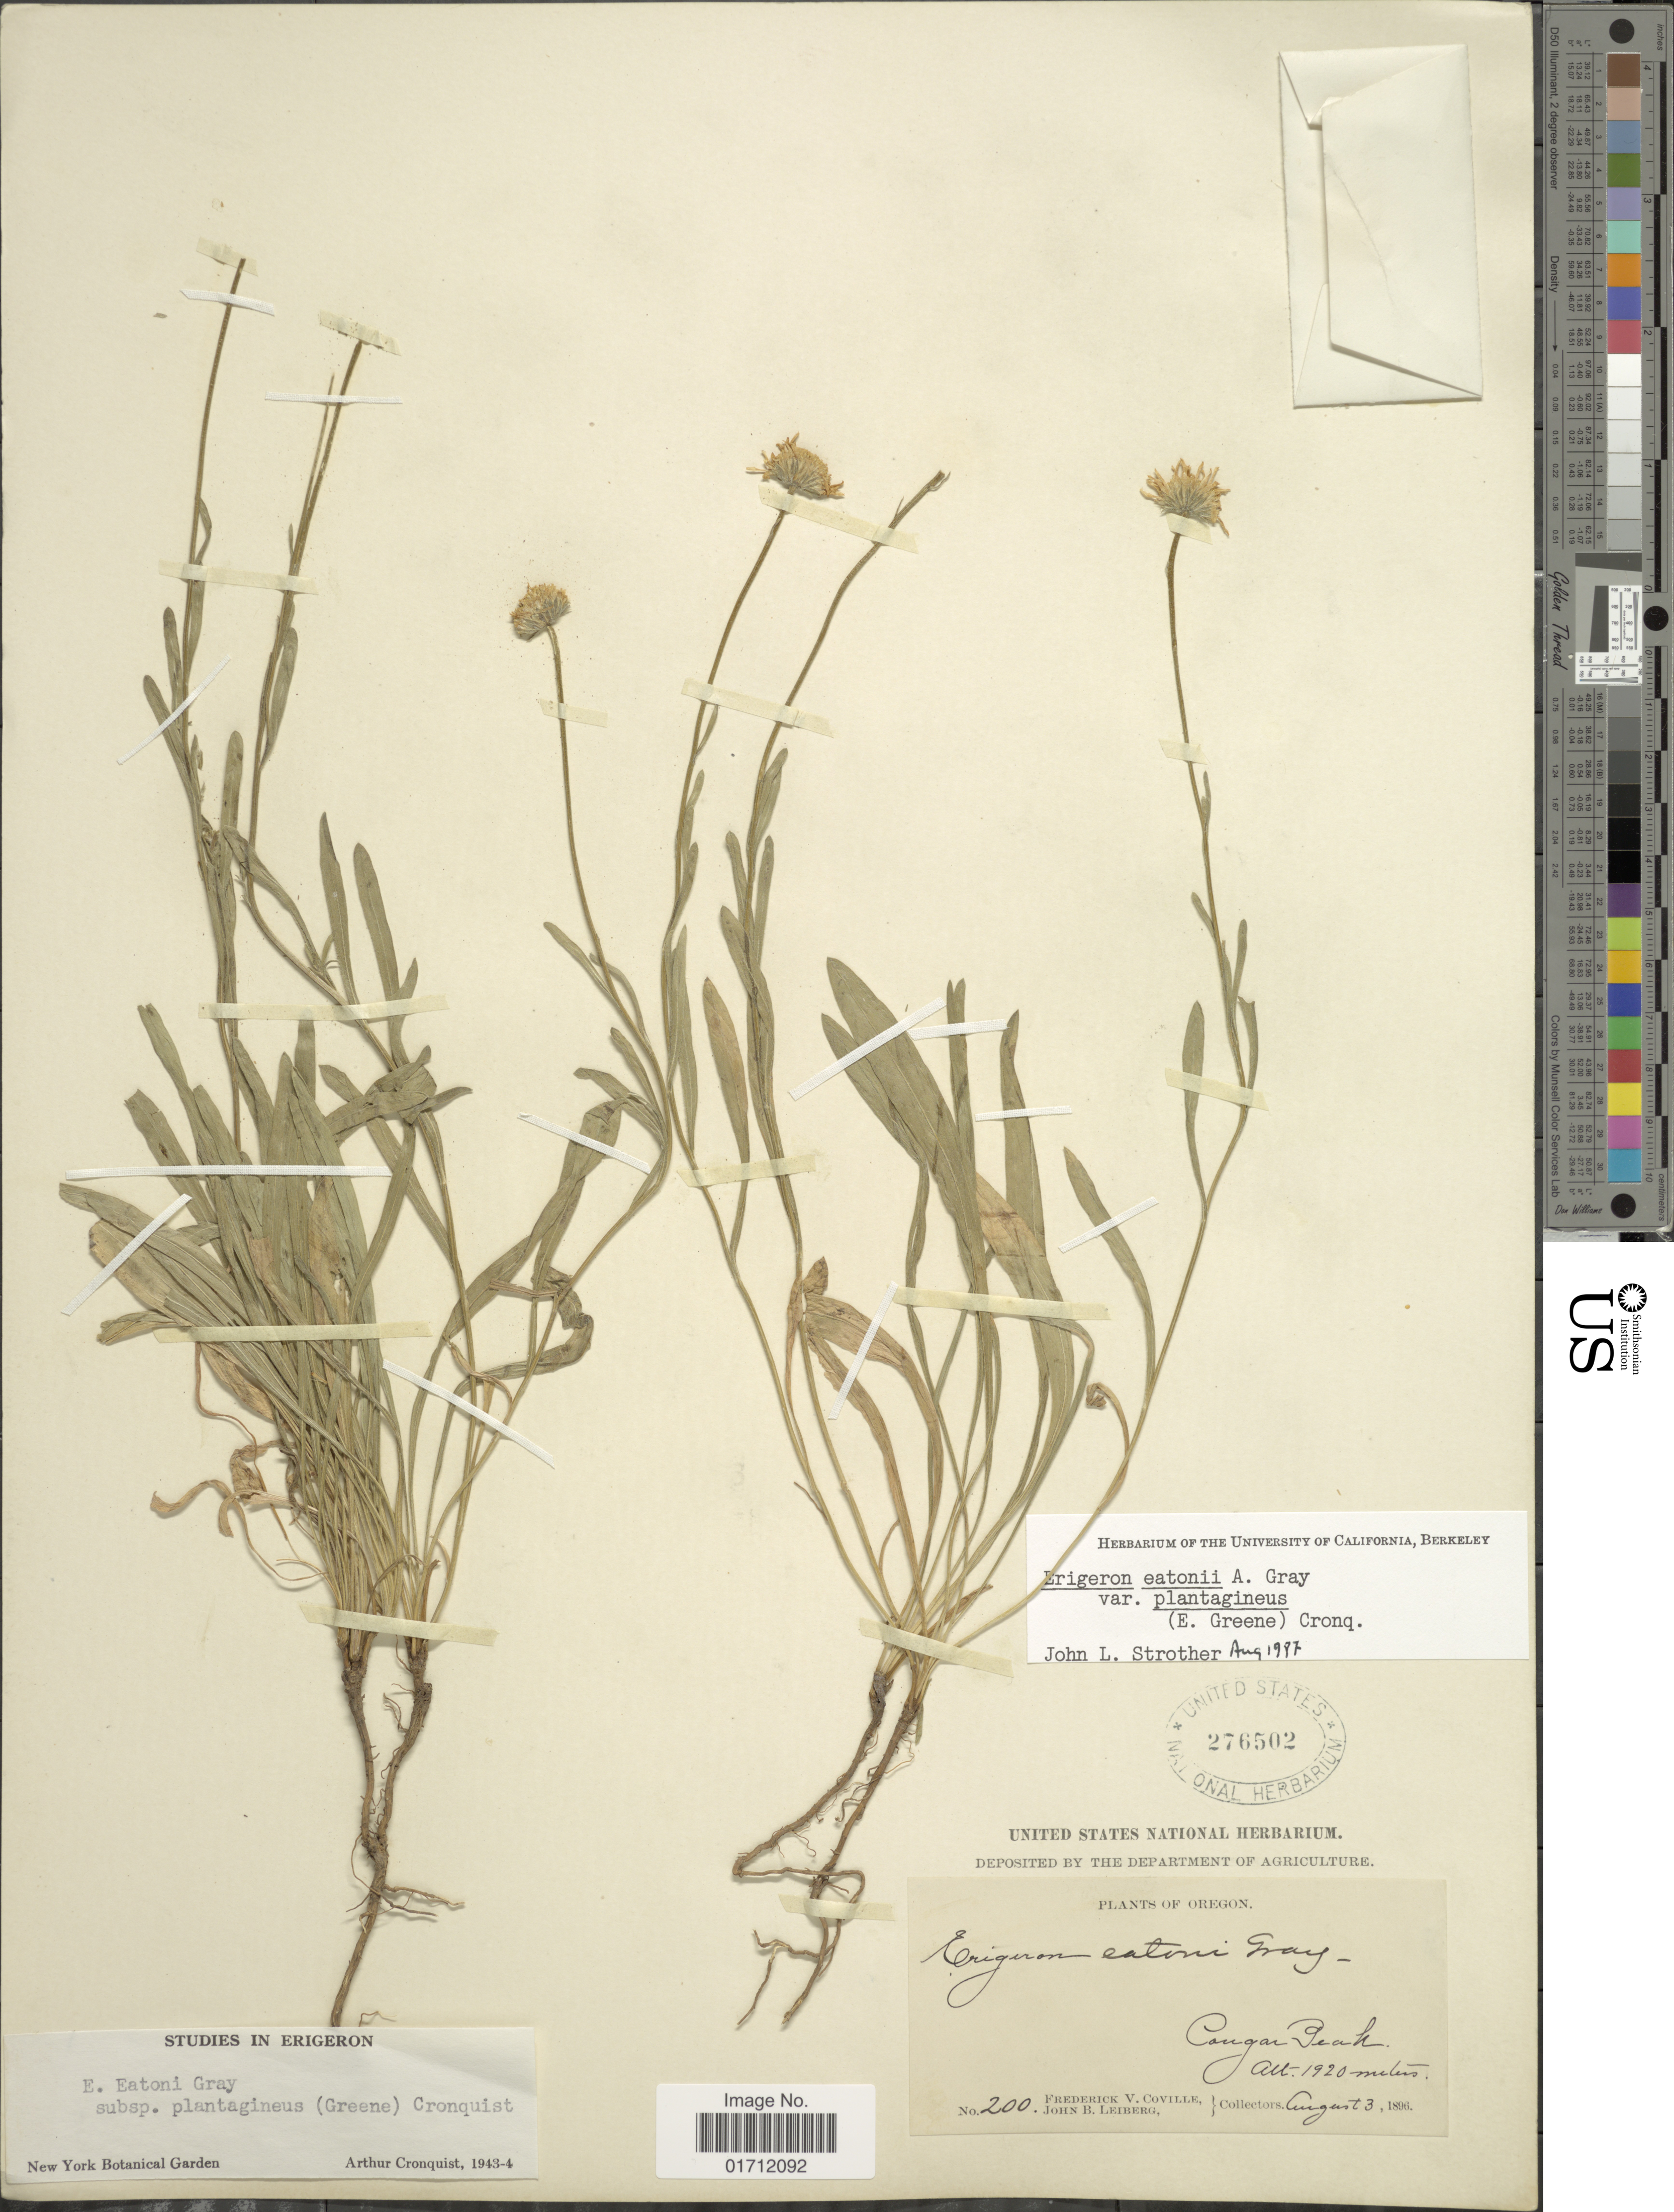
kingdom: Plantae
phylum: Tracheophyta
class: Magnoliopsida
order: Asterales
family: Asteraceae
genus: Erigeron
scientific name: Erigeron eatonii var. plantagineus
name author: (Greene) Cronq.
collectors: F. V. Coville & J. B. Leiberg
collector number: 200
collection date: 1896-08-03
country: United States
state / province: Oregon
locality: Cougar Peak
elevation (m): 1920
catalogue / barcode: US 276502